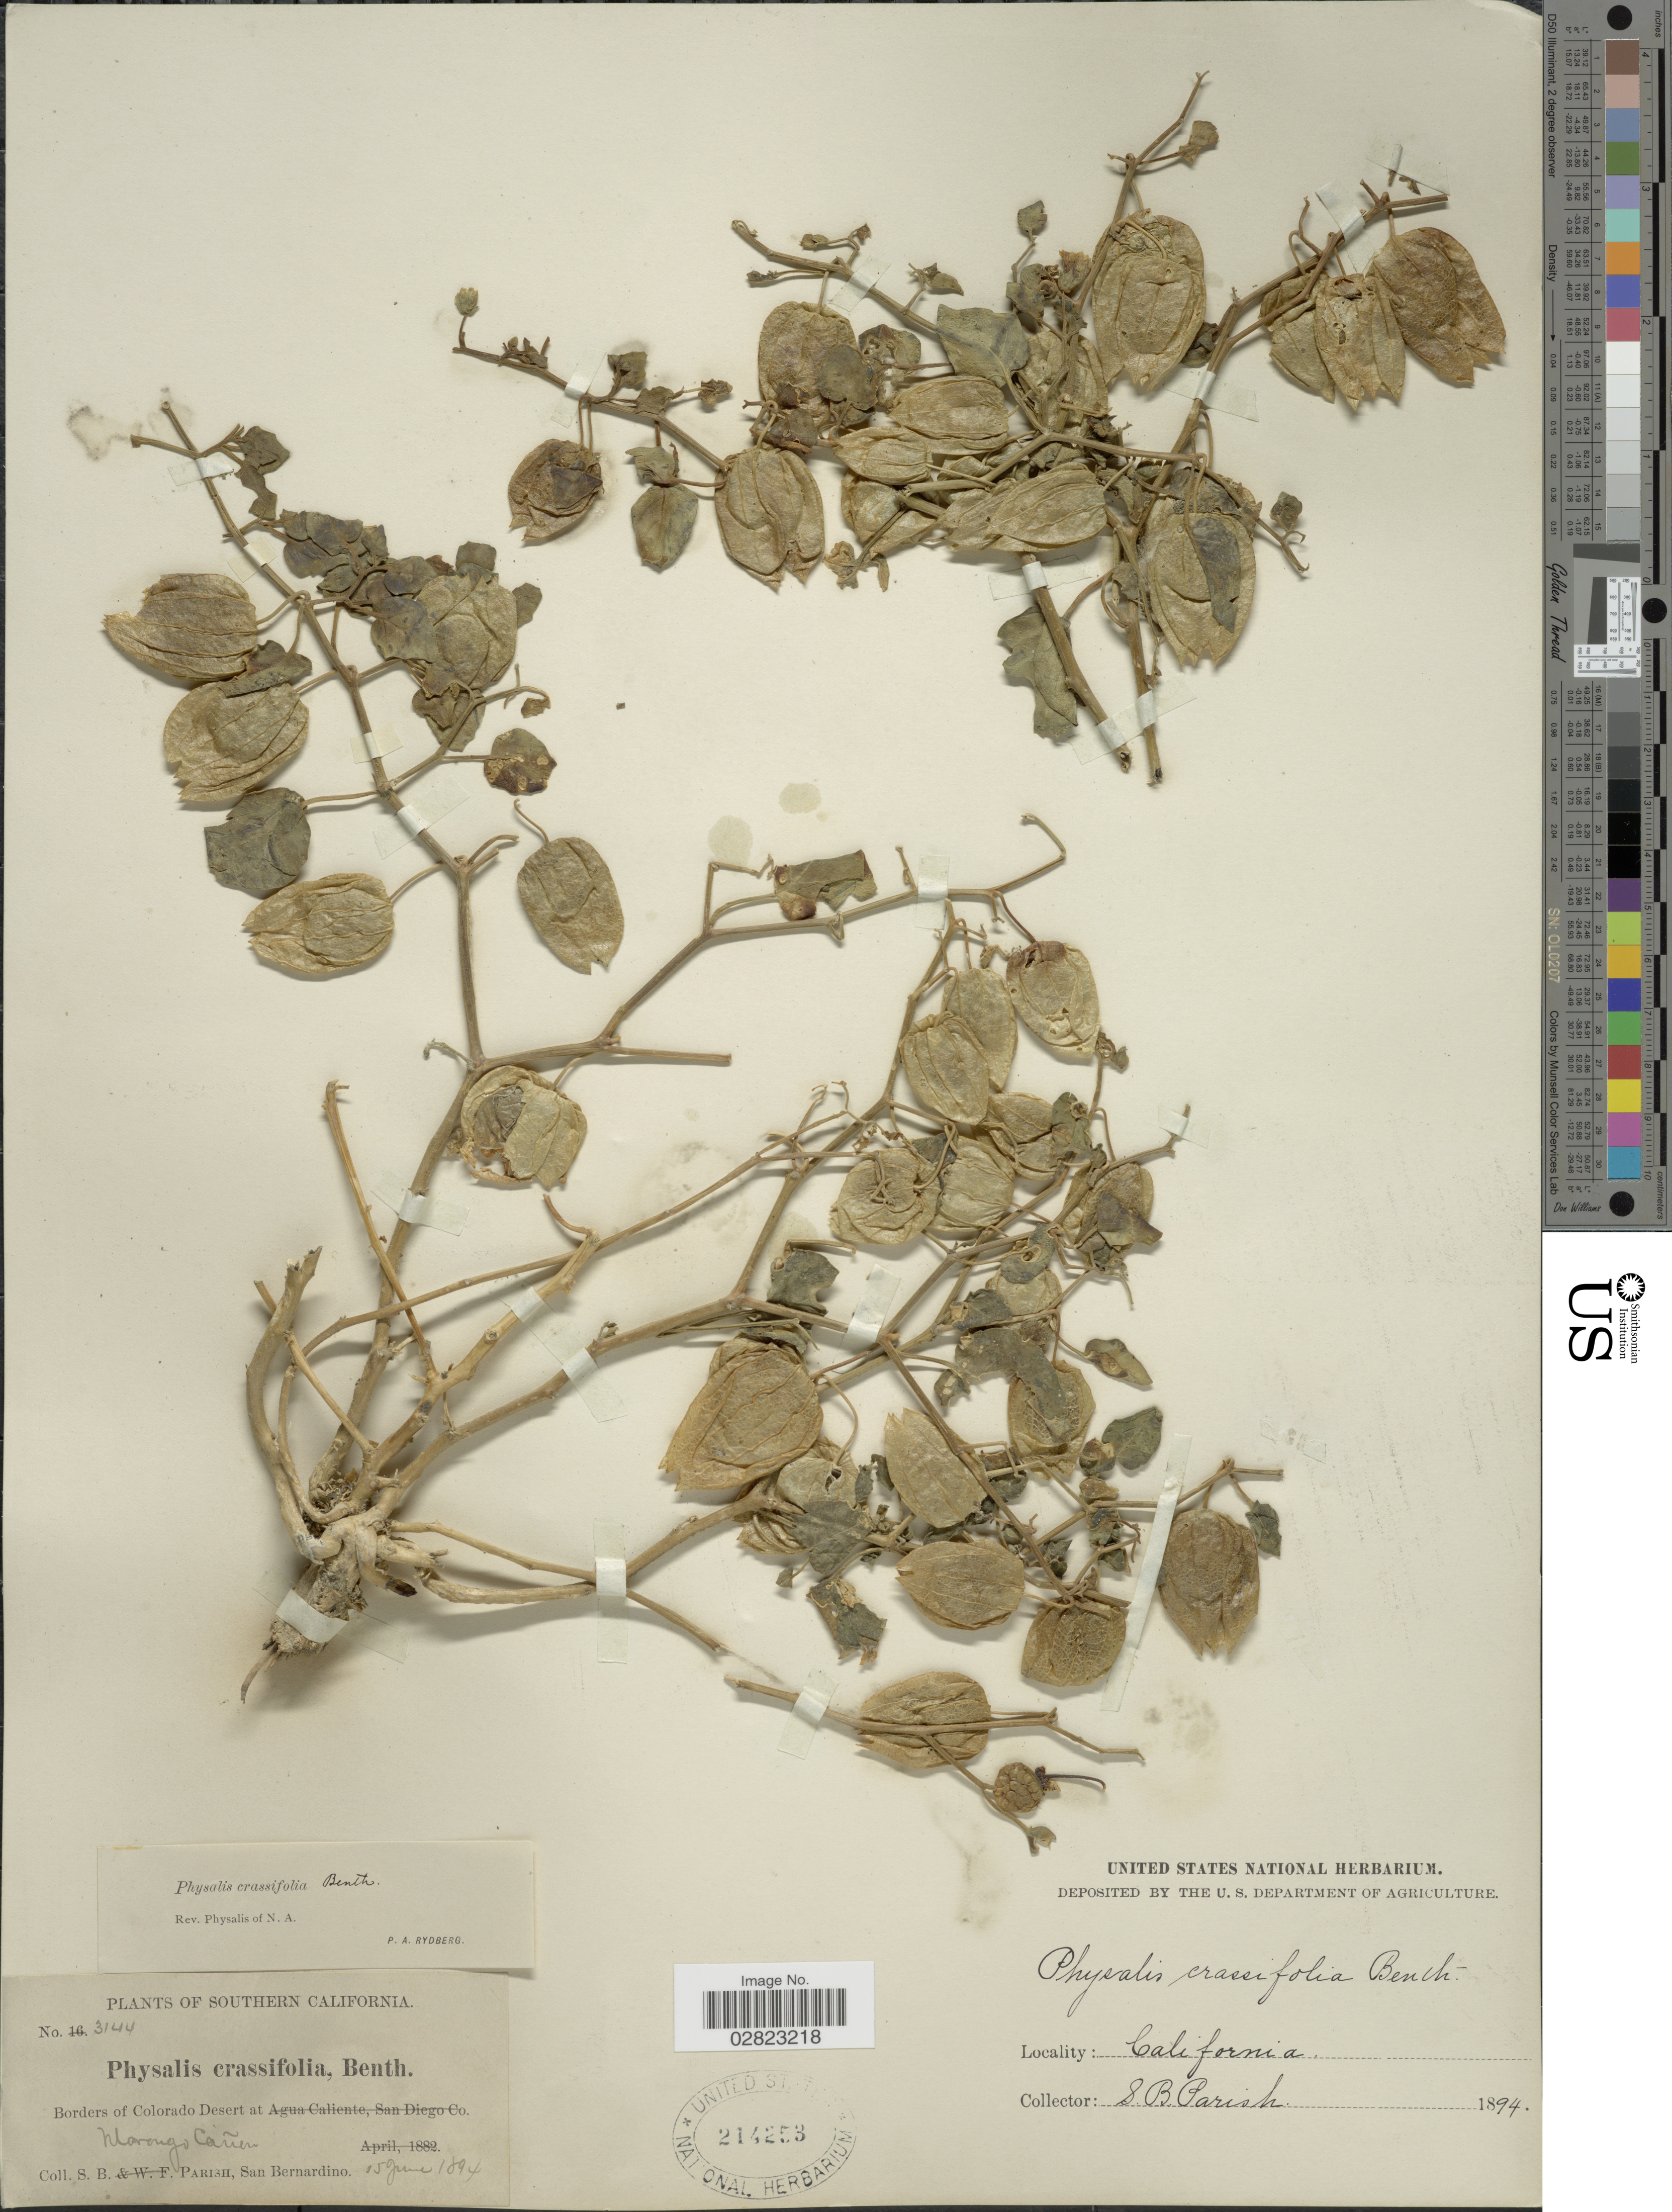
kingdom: Plantae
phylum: Tracheophyta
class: Magnoliopsida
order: Solanales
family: Solanaceae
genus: Physalis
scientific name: Physalis crassifolia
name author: Benth.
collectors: S. B. Parish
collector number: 3144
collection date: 1894-06-15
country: United States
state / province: California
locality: Southern California. Borders of Colorado Desert at Morongo Cañon.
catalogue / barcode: US 214253